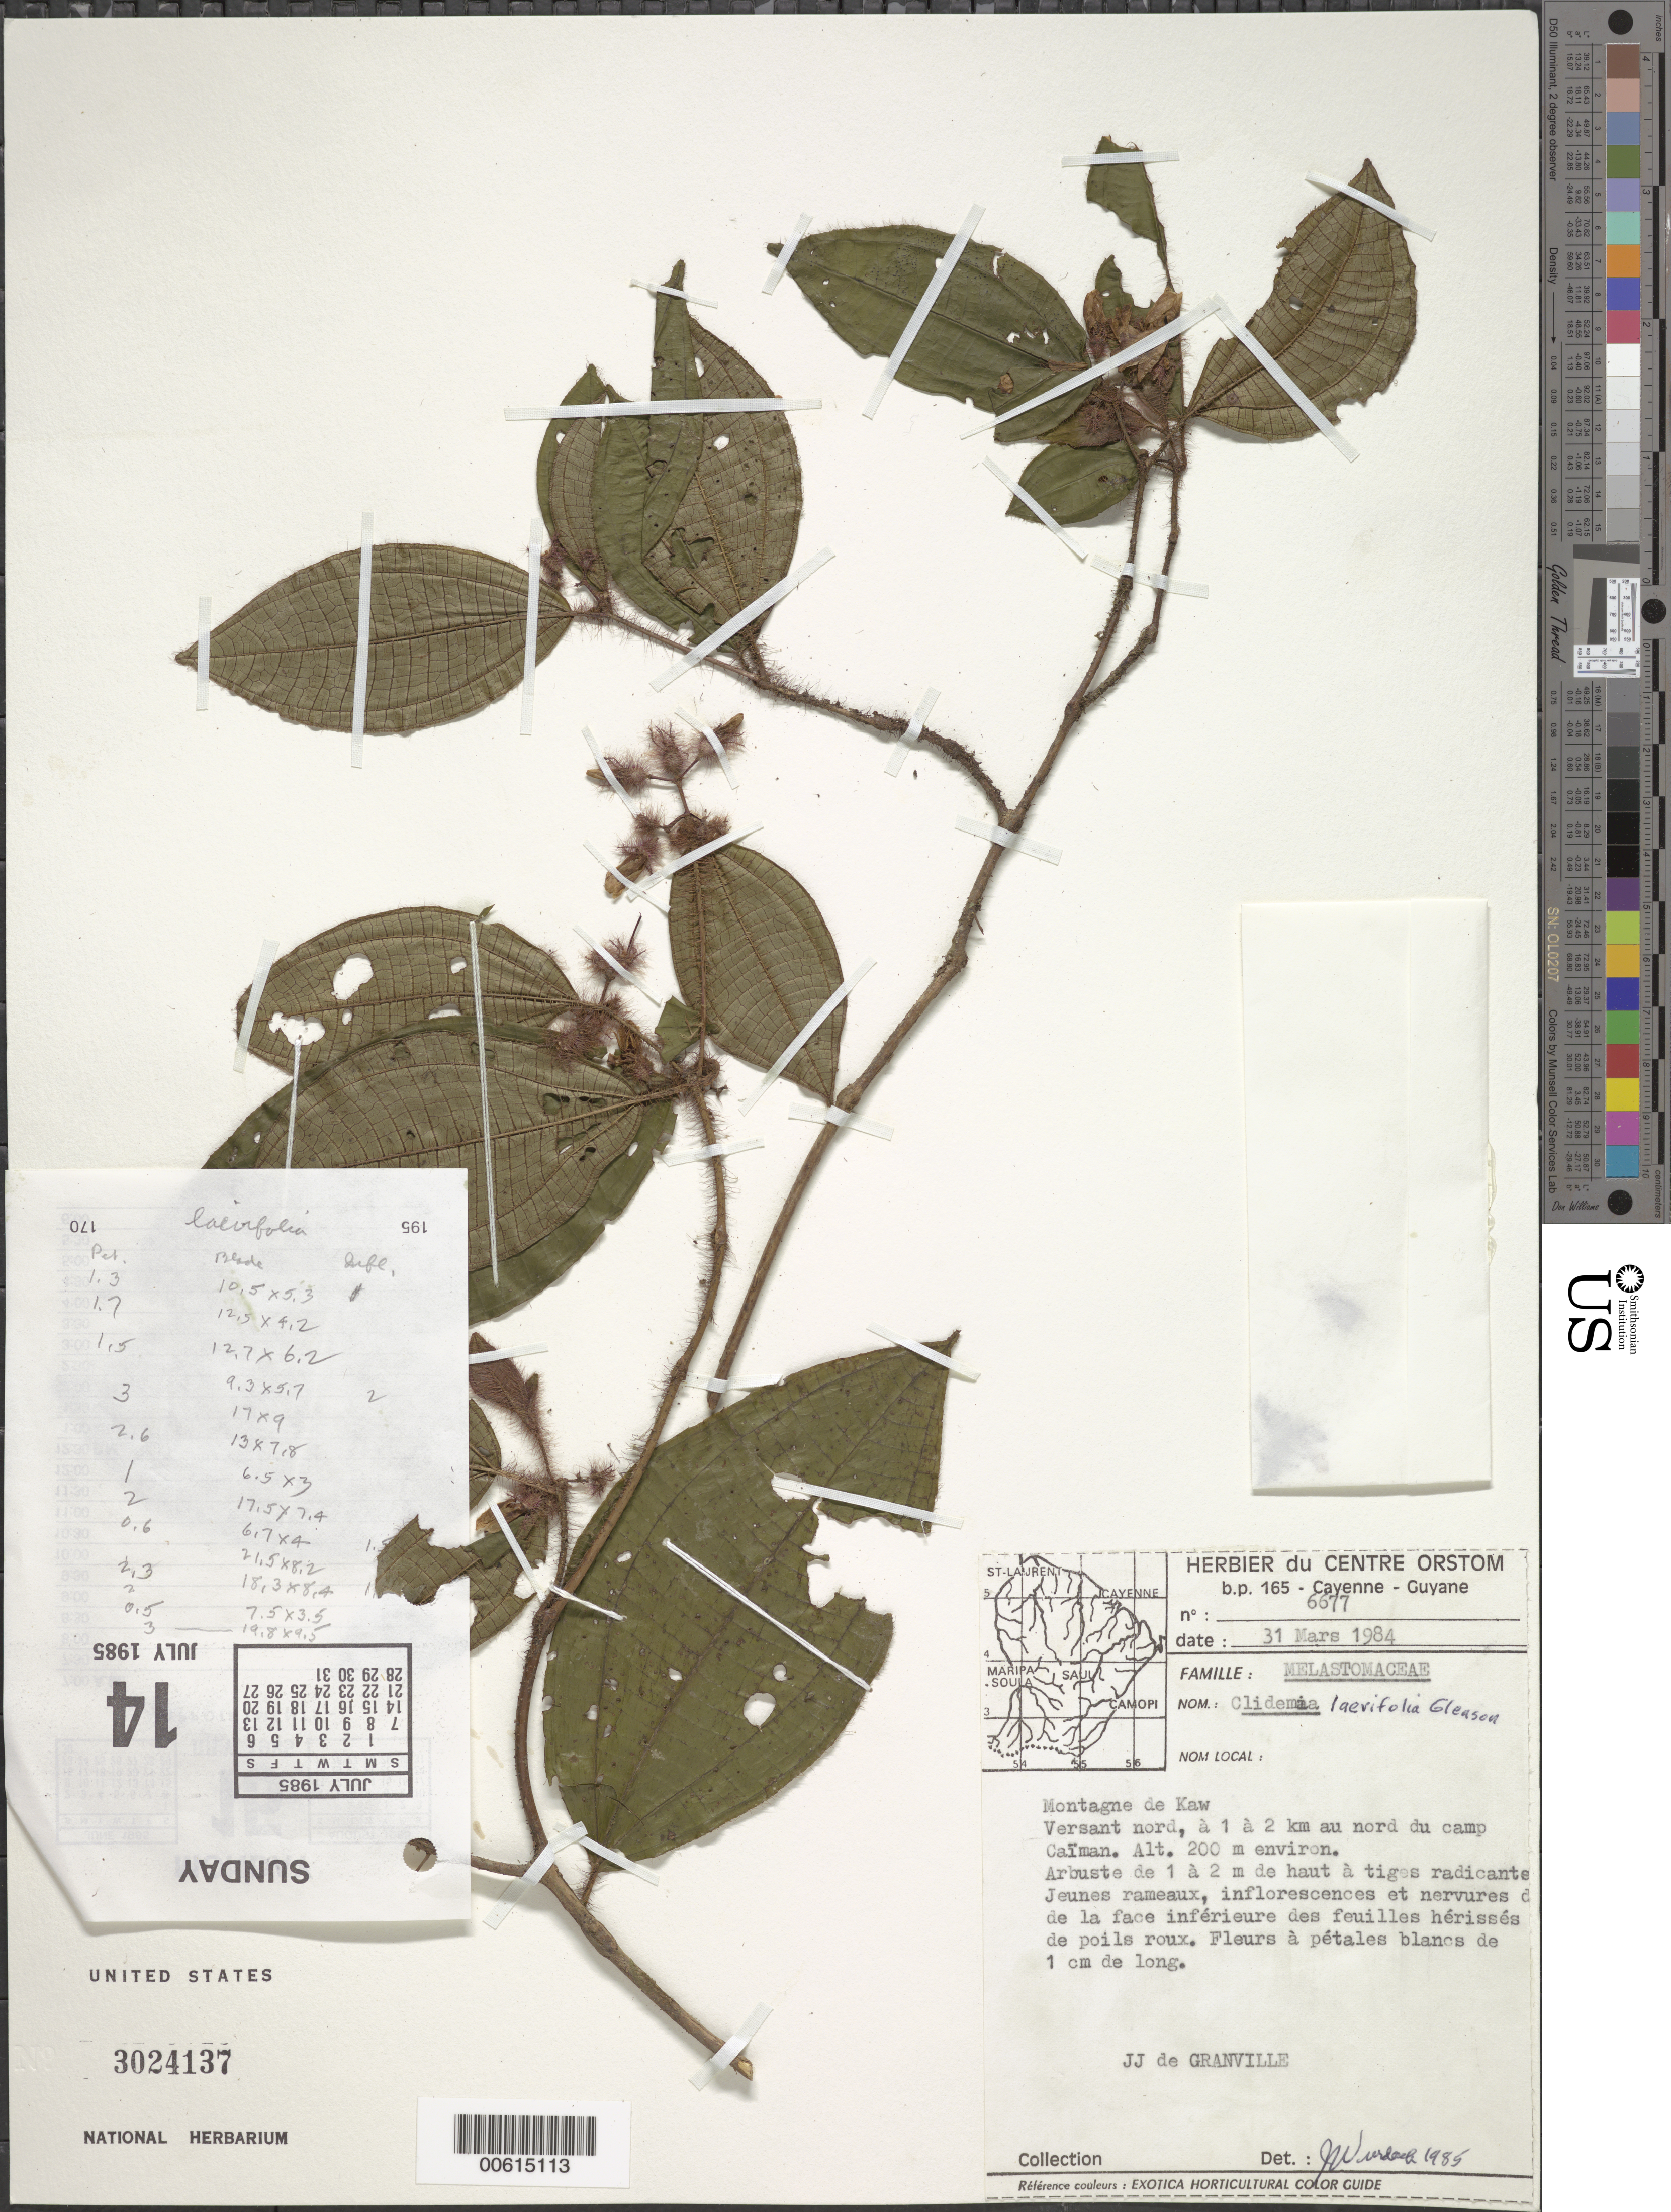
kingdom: Plantae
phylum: Tracheophyta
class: Magnoliopsida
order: Myrtales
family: Melastomataceae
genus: Clidemia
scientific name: Clidemia laevifolia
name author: Gleason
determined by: Wurdack, John J., (US), US (UNITED STATES)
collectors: J.-J. de Granville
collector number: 6677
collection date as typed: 31-Mar-84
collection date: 1984-03-31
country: French Guiana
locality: Montagne de Kaw, 1-2 km N of camp Caïman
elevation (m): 200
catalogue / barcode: US 3024137